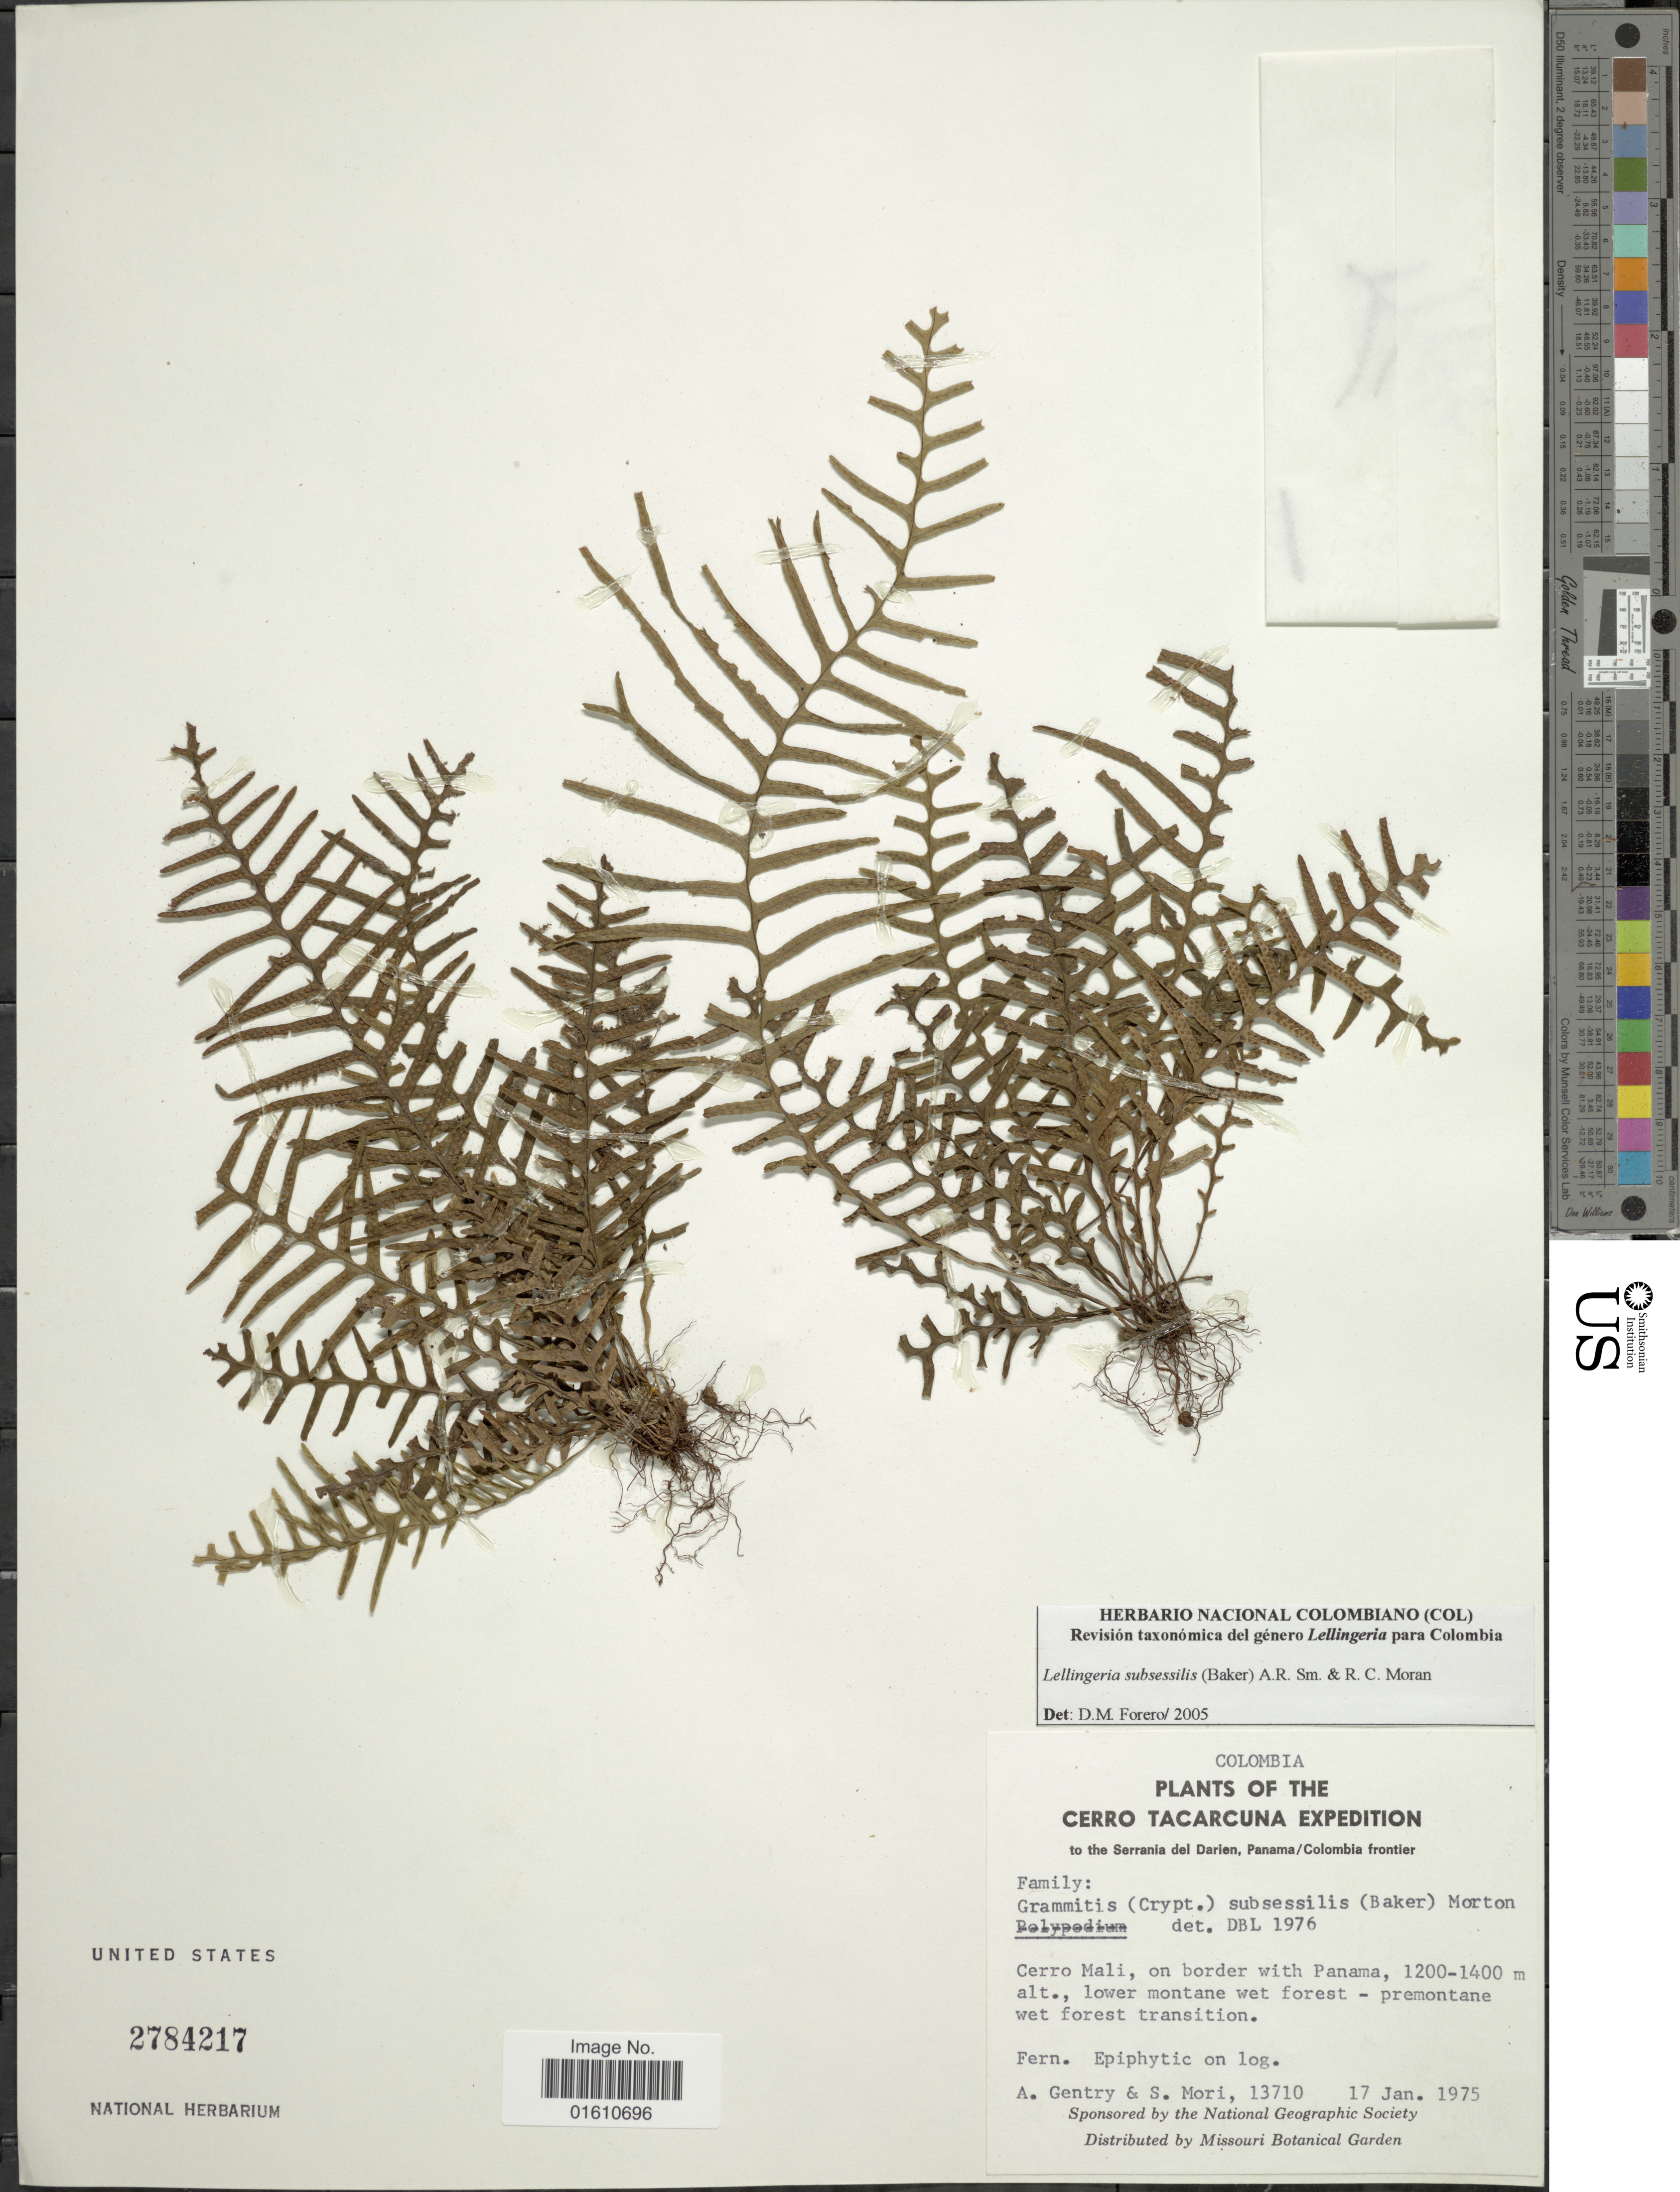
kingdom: Plantae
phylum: Tracheophyta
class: Polypodiopsida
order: Polypodiales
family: Polypodiaceae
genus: Lellingeria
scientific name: Lellingeria subsessilis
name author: (Baker) A.R. Sm. & R.C. Moran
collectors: A. H. Gentry & S. Mori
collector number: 13710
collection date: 1975-01-17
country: Panama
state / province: Darién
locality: Cerro Taracuna, the Serrania del Darien, Panama/Colombia frontier, Cerro Mali, on border with Panama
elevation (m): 1200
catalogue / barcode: US 2784217